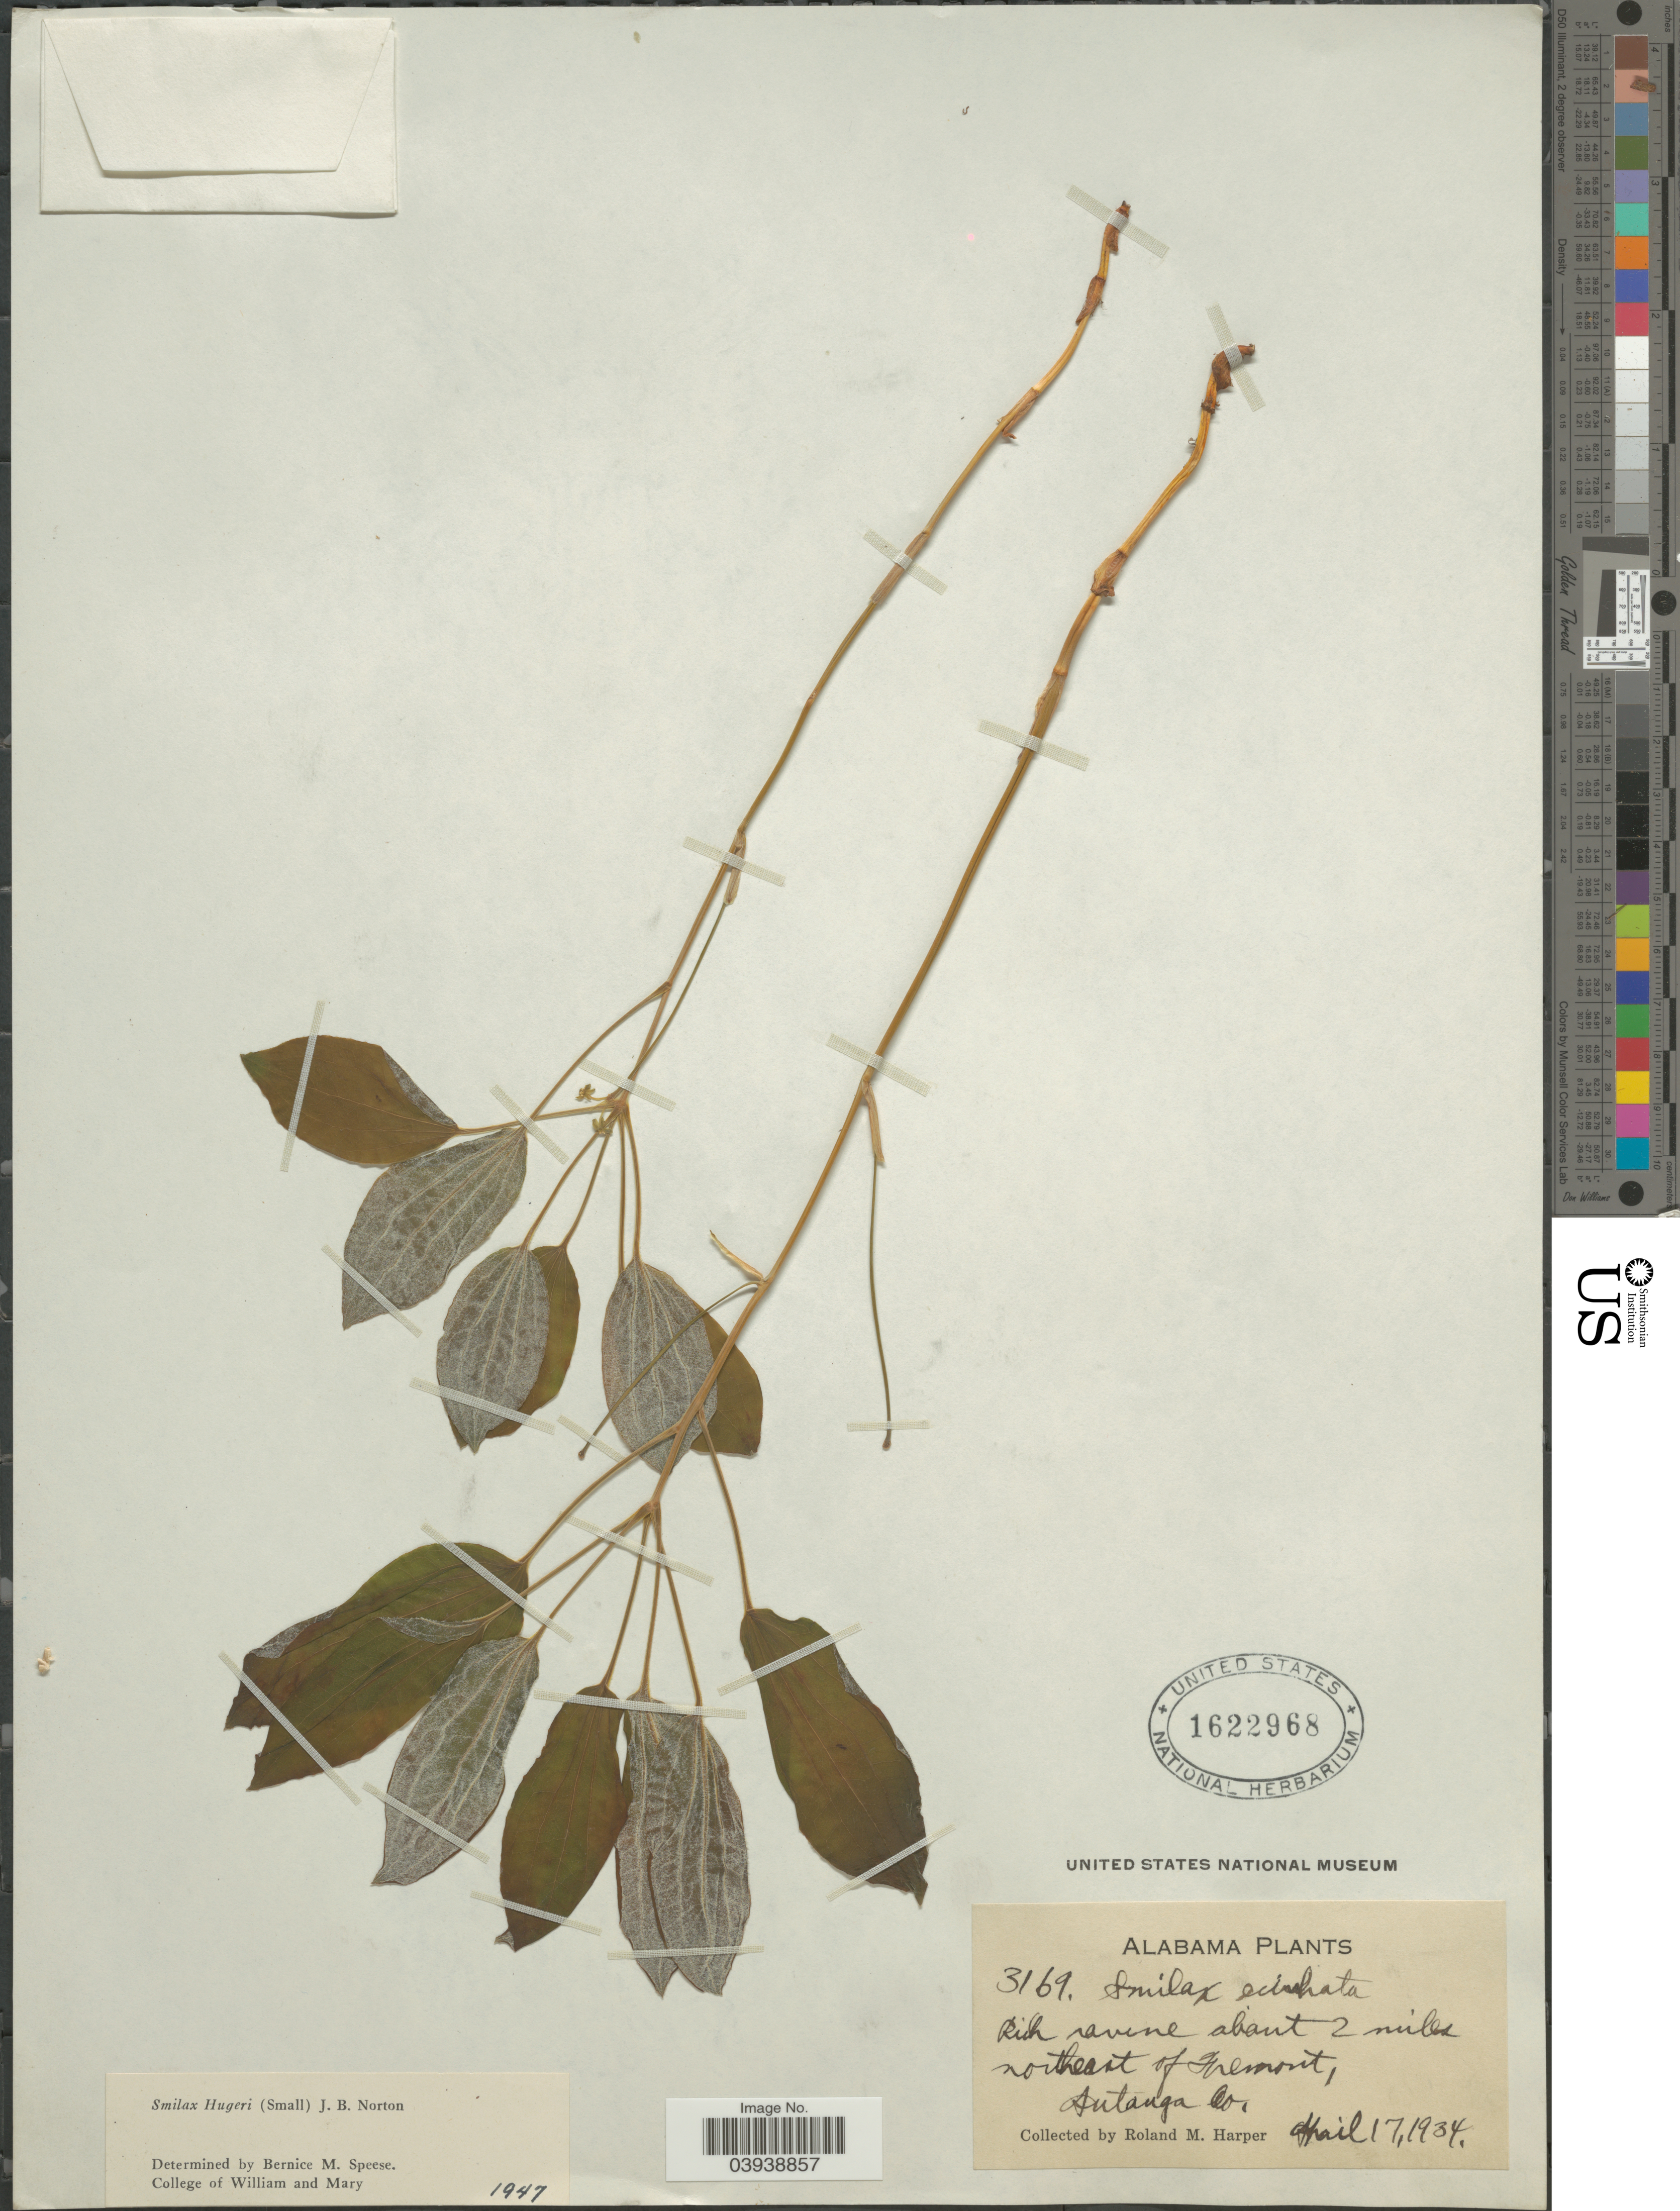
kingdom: Plantae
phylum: Tracheophyta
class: Liliopsida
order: Liliales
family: Smilacaceae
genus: Smilax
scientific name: Smilax hugeri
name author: J.B. Norton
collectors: R. M. Harper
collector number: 3169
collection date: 1934-04-17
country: United States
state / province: Alabama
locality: Rich ravine about 2 miles northeast of Fremont, Autauga Co.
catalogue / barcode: US 1622968